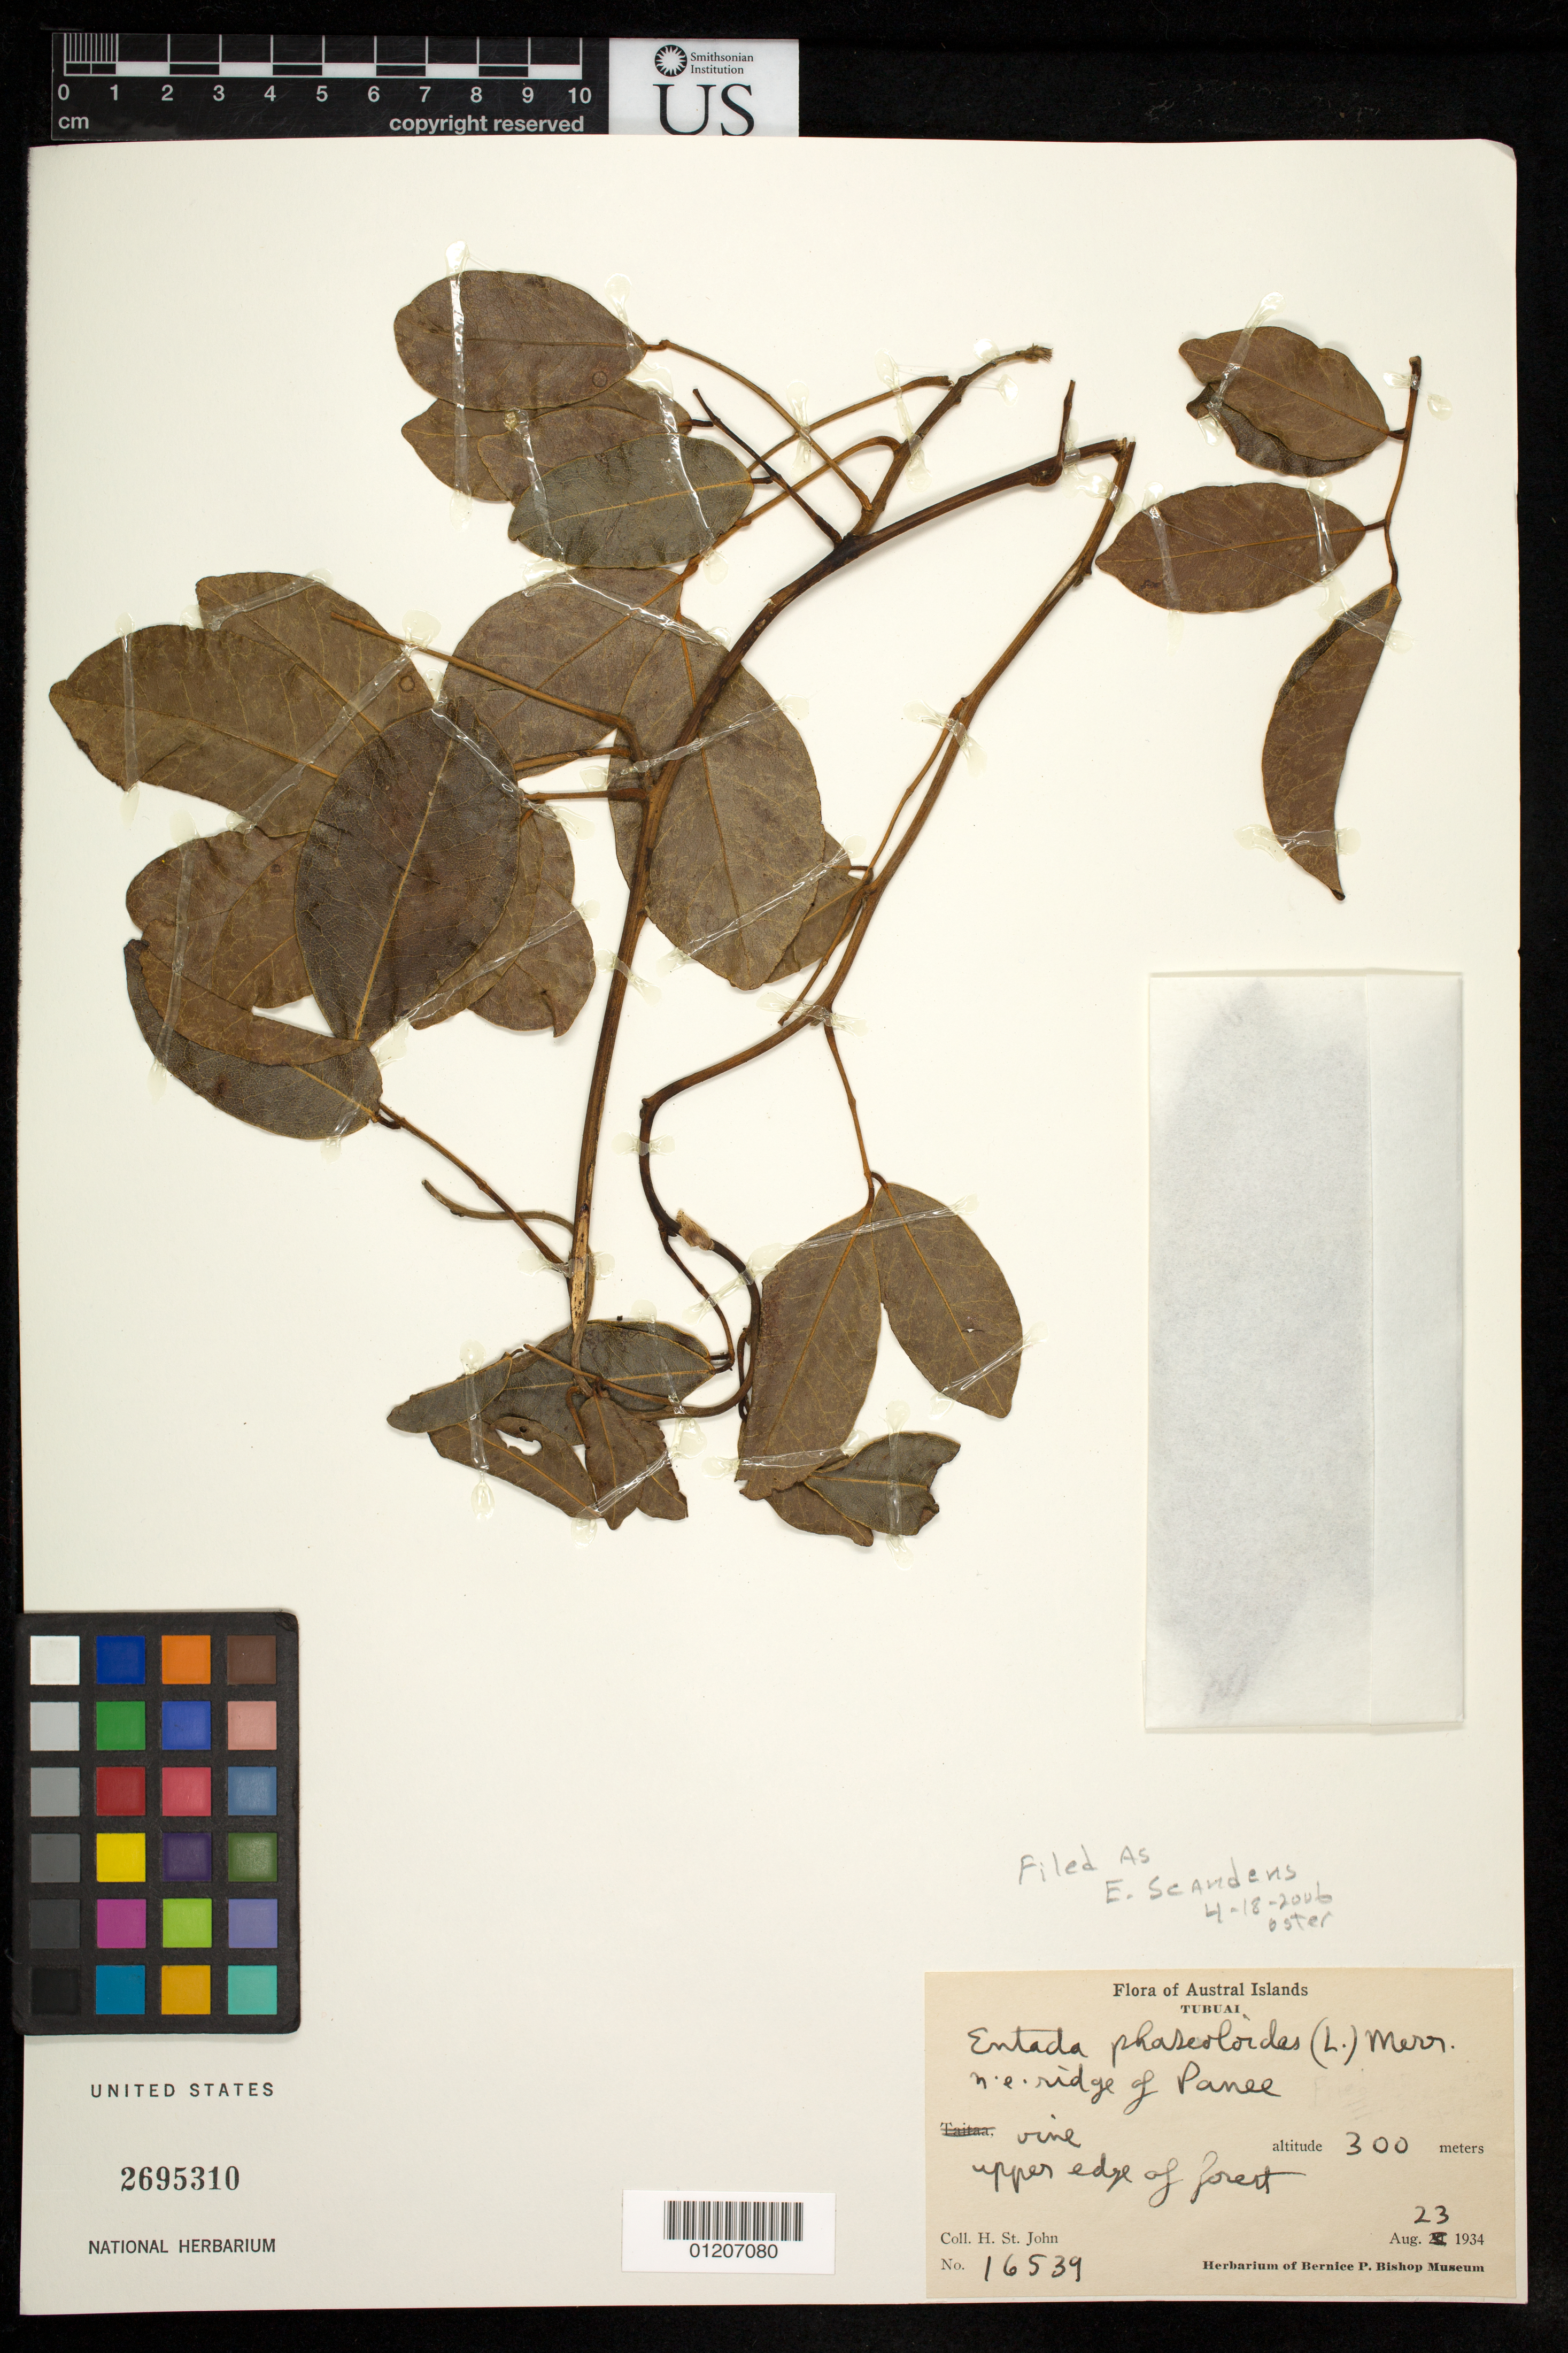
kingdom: Plantae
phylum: Tracheophyta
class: Magnoliopsida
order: Fabales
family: Fabaceae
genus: Entada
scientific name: Entada phaseoloides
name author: (L.) Merr.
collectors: H. St. John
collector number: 16539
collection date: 1934-08-23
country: French Polynesia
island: Tubuai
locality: N.E ridge of Panee. Upper edge of forest.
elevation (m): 300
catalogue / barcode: US 2695310